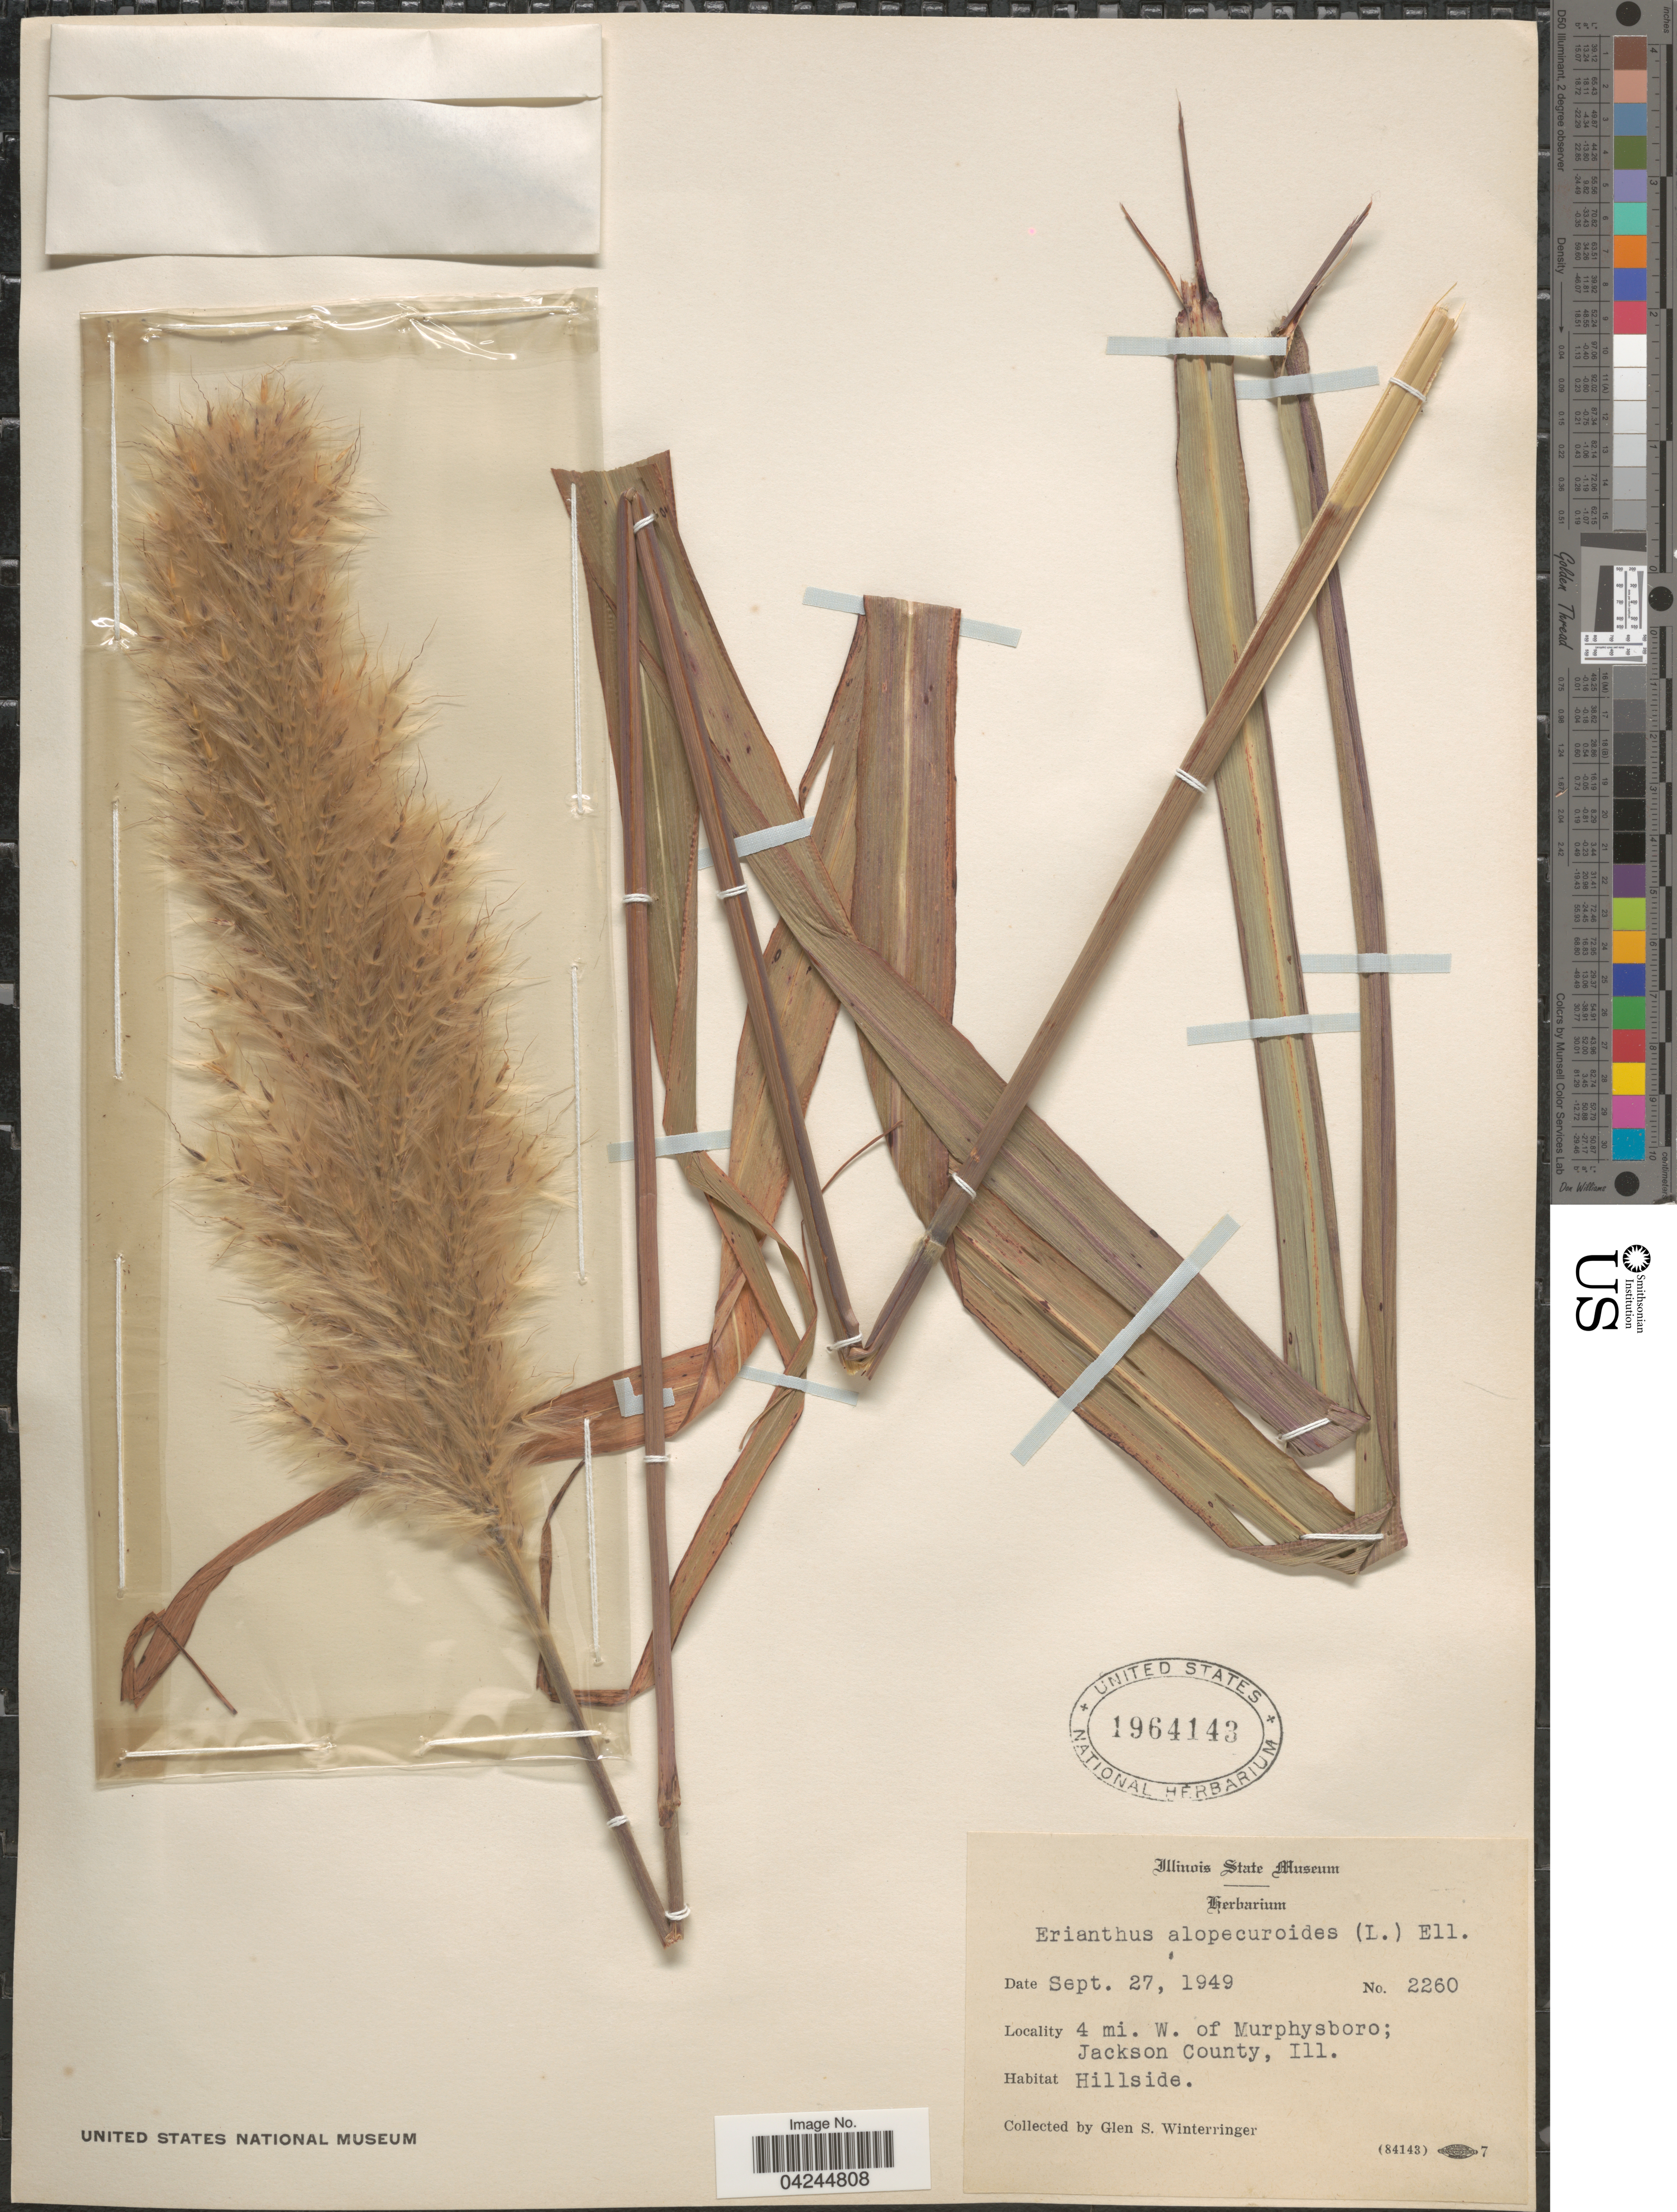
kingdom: Plantae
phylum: Tracheophyta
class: Liliopsida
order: Poales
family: Poaceae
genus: Erianthus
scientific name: Erianthus alopecuroides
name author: Elliott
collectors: G. Winterringer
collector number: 2260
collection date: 1949-09-27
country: United States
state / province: Illinois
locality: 4 mi. W. of Murphysboro; Jackson County.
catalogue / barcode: US 1964143